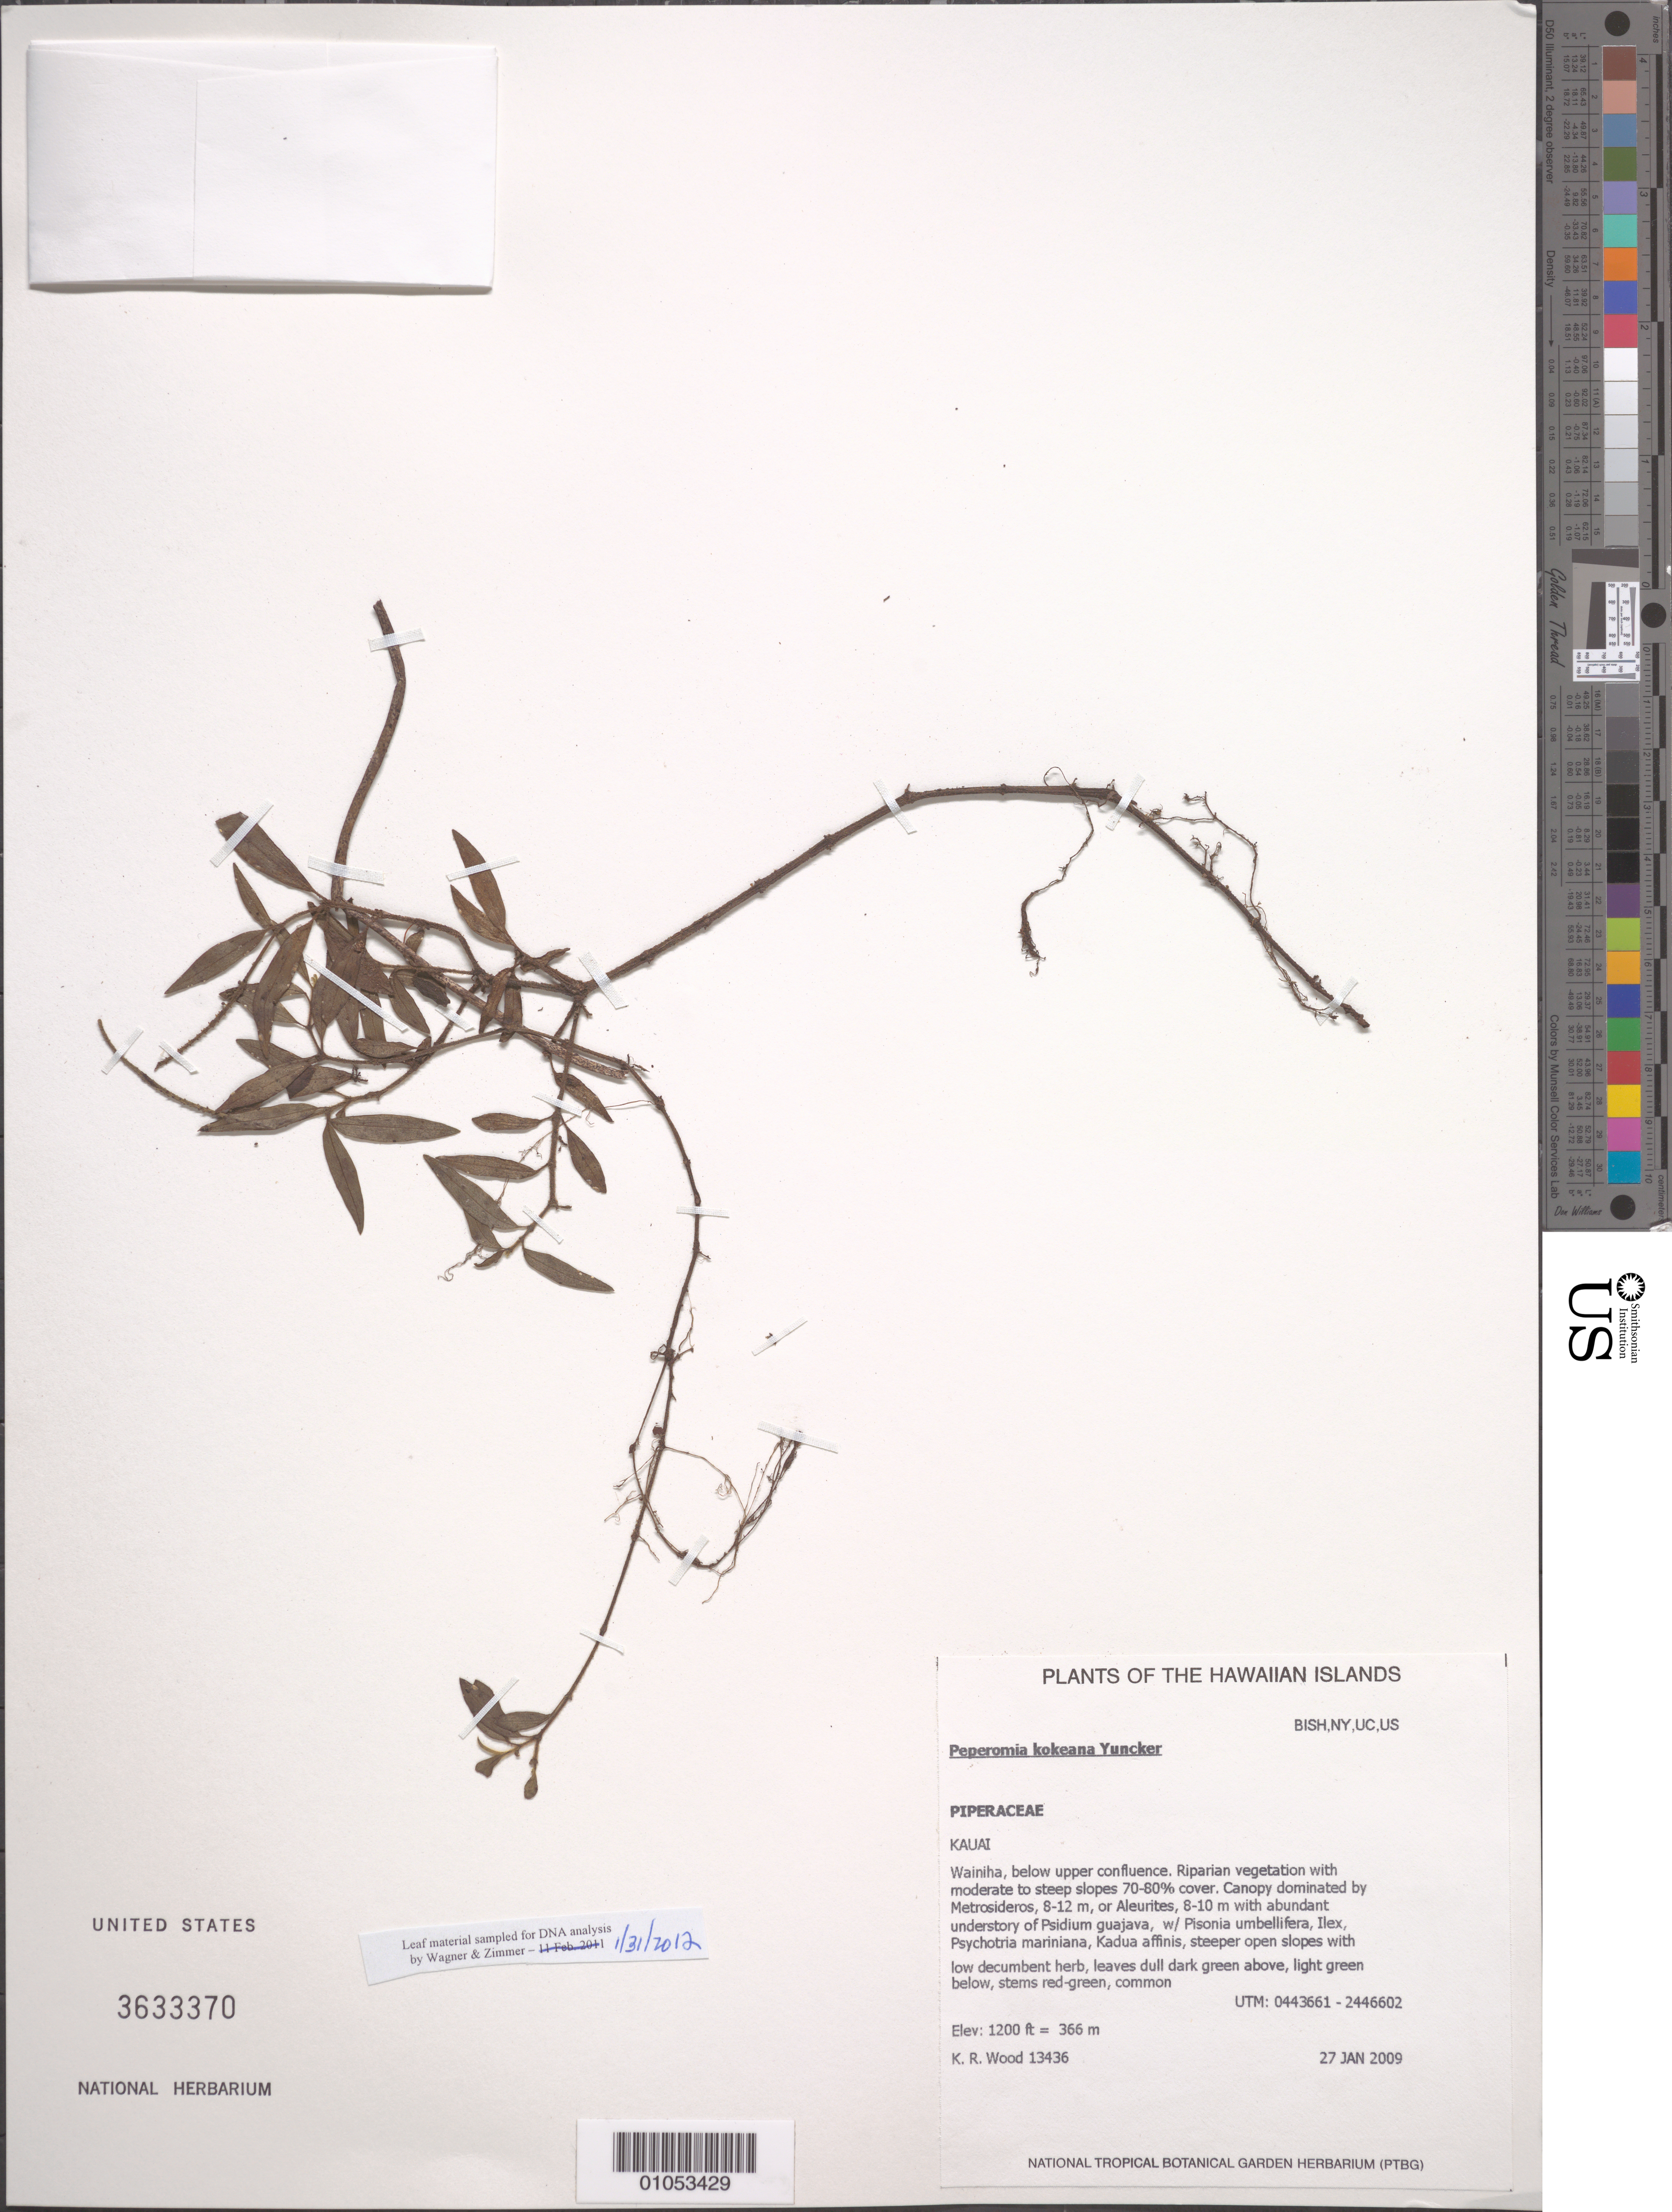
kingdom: Plantae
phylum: Tracheophyta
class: Magnoliopsida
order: Piperales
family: Piperaceae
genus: Peperomia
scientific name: Peperomia kokeana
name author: Yunck.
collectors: K. R. Wood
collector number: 13436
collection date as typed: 27 Jan 2009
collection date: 2009-01-27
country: United States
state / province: Hawaii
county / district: Kaui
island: Kaua'i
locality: Wainiha, below upper confluence.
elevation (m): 366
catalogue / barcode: US 3633370